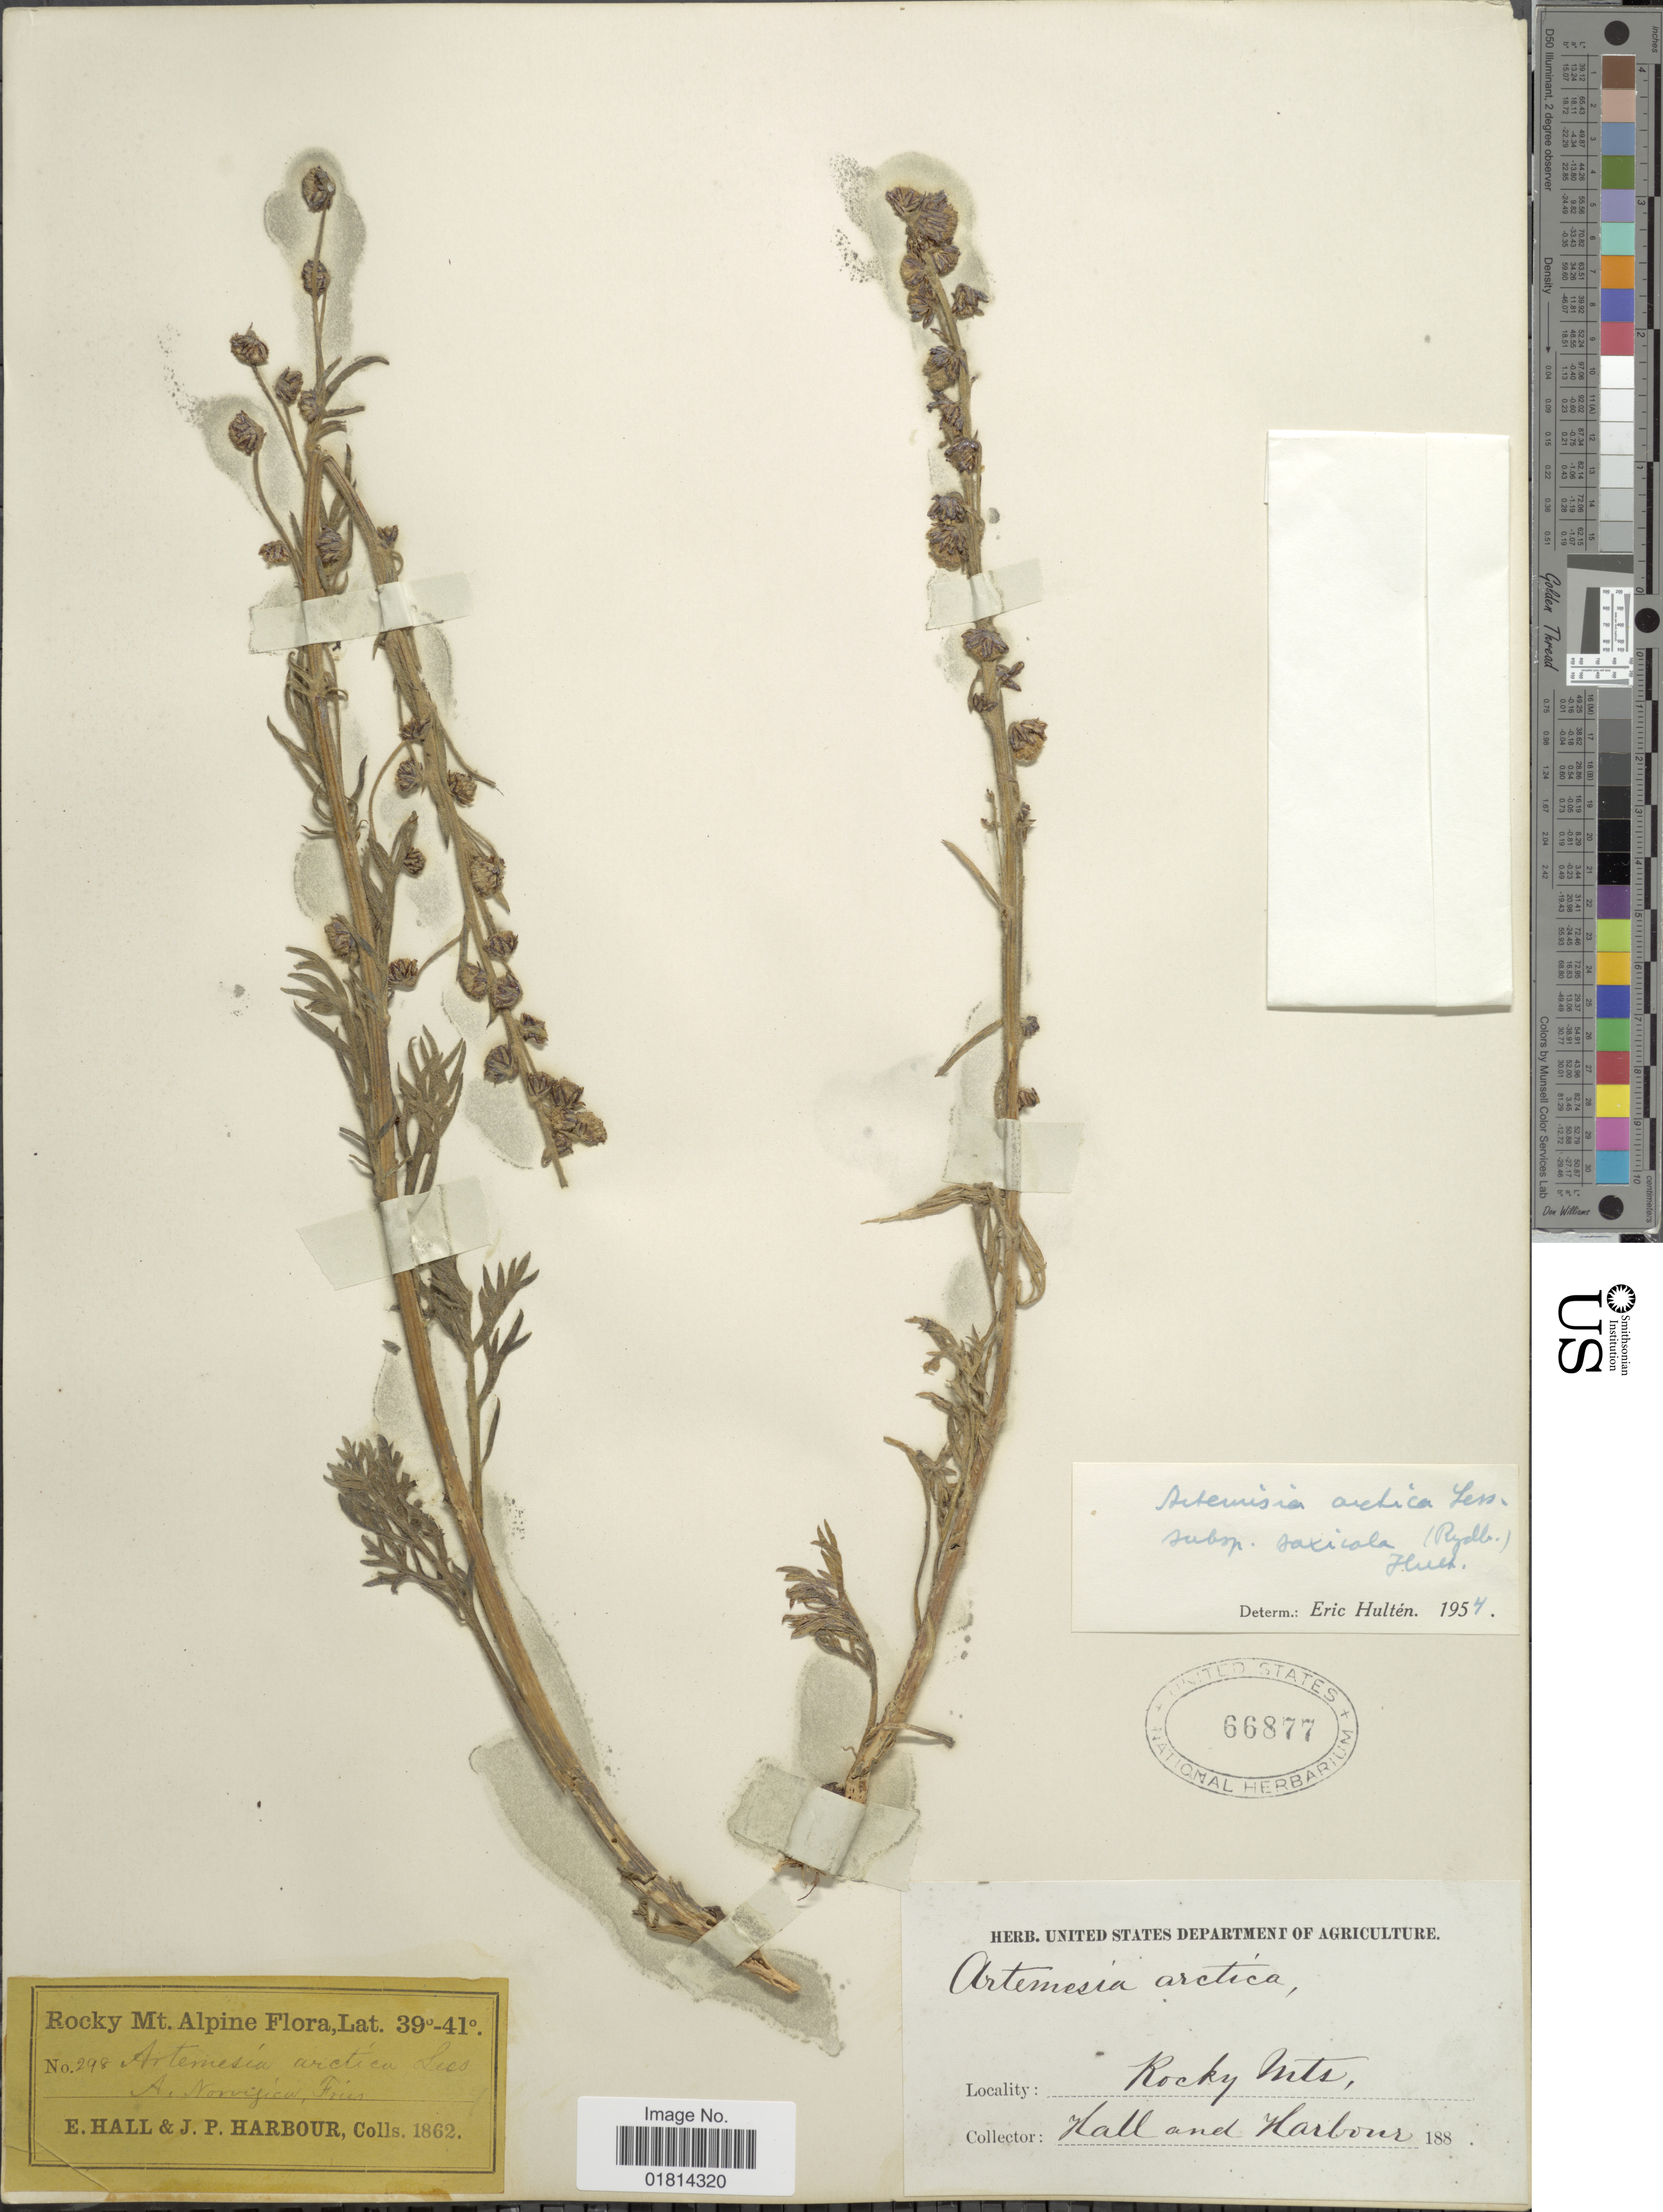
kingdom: Plantae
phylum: Tracheophyta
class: Magnoliopsida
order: Asterales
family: Asteraceae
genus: Artemisia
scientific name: Artemisia arctica subsp. saxicola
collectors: E. Hall & J. Harbour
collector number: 298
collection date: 1862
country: United States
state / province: Colorado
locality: Rocky Mt. Alpine Flora.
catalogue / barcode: US 66877